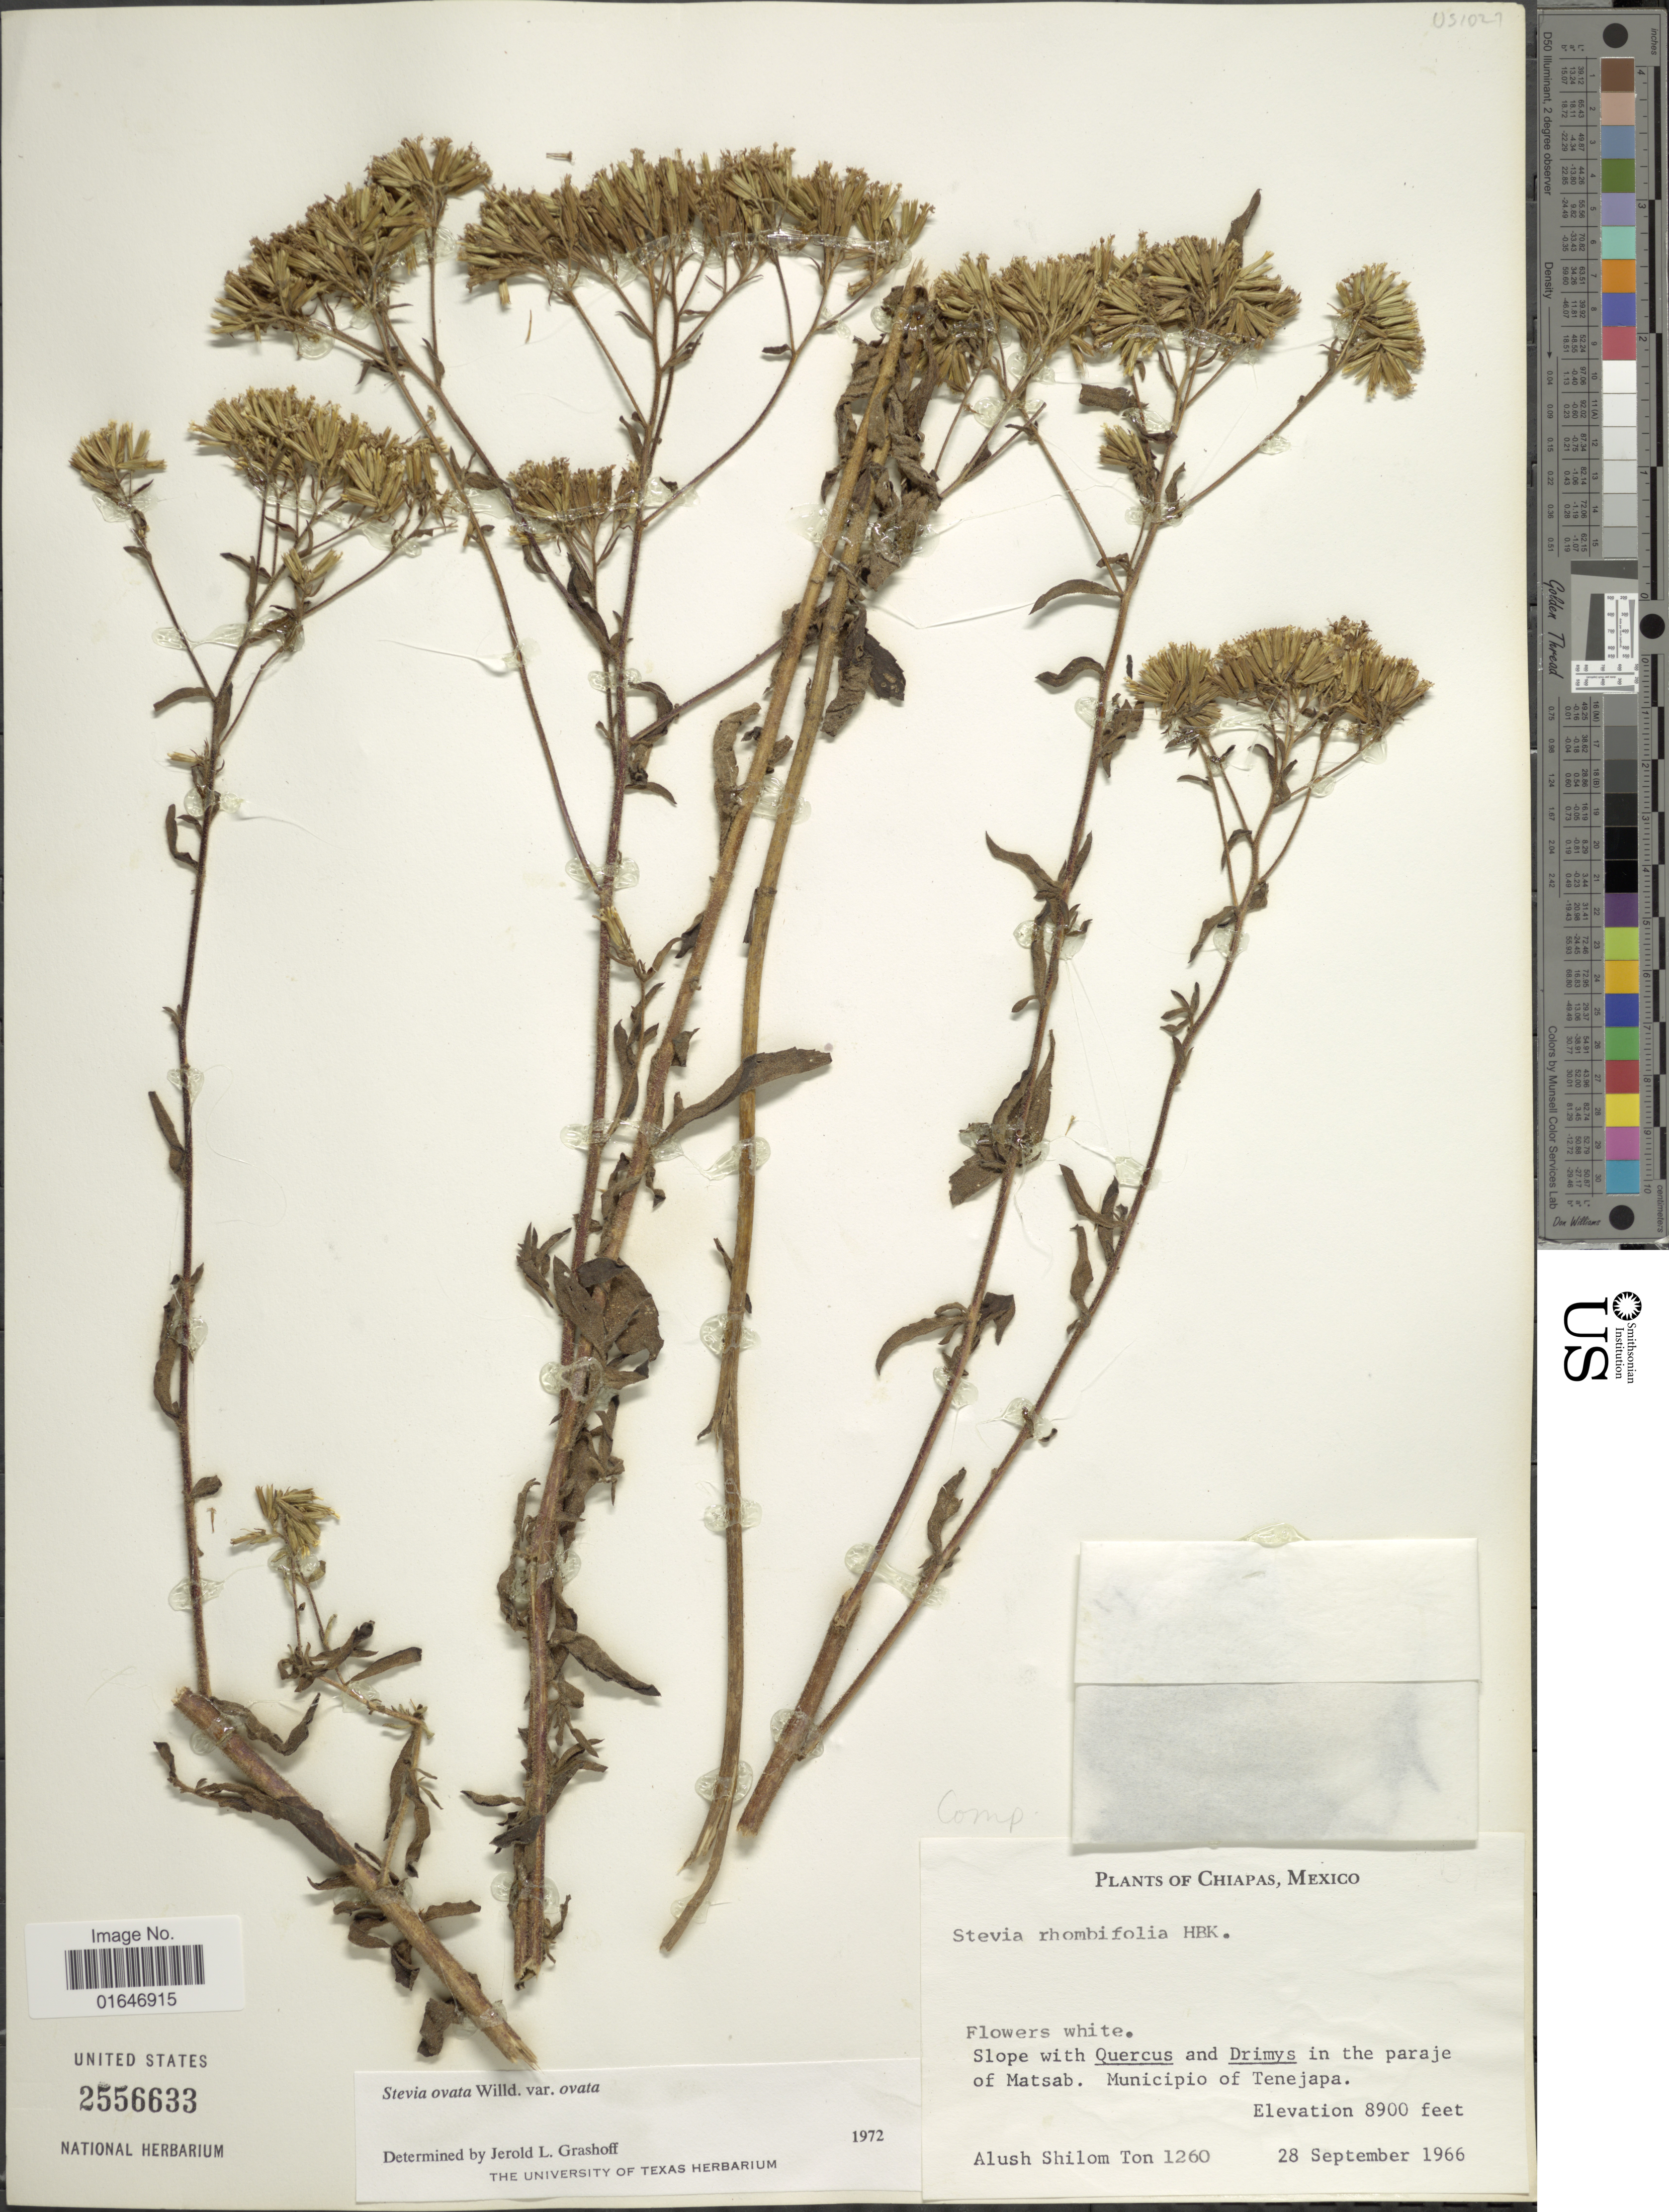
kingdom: Plantae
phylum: Tracheophyta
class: Magnoliopsida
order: Asterales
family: Asteraceae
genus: Stevia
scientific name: Stevia ovata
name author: Willd.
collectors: A. M. Ton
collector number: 1260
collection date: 1966-09-28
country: Mexico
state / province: Chiapas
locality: Slopes in the paraje of Matsab, Municipio of Tenejapa.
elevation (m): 2713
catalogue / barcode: US 2556633